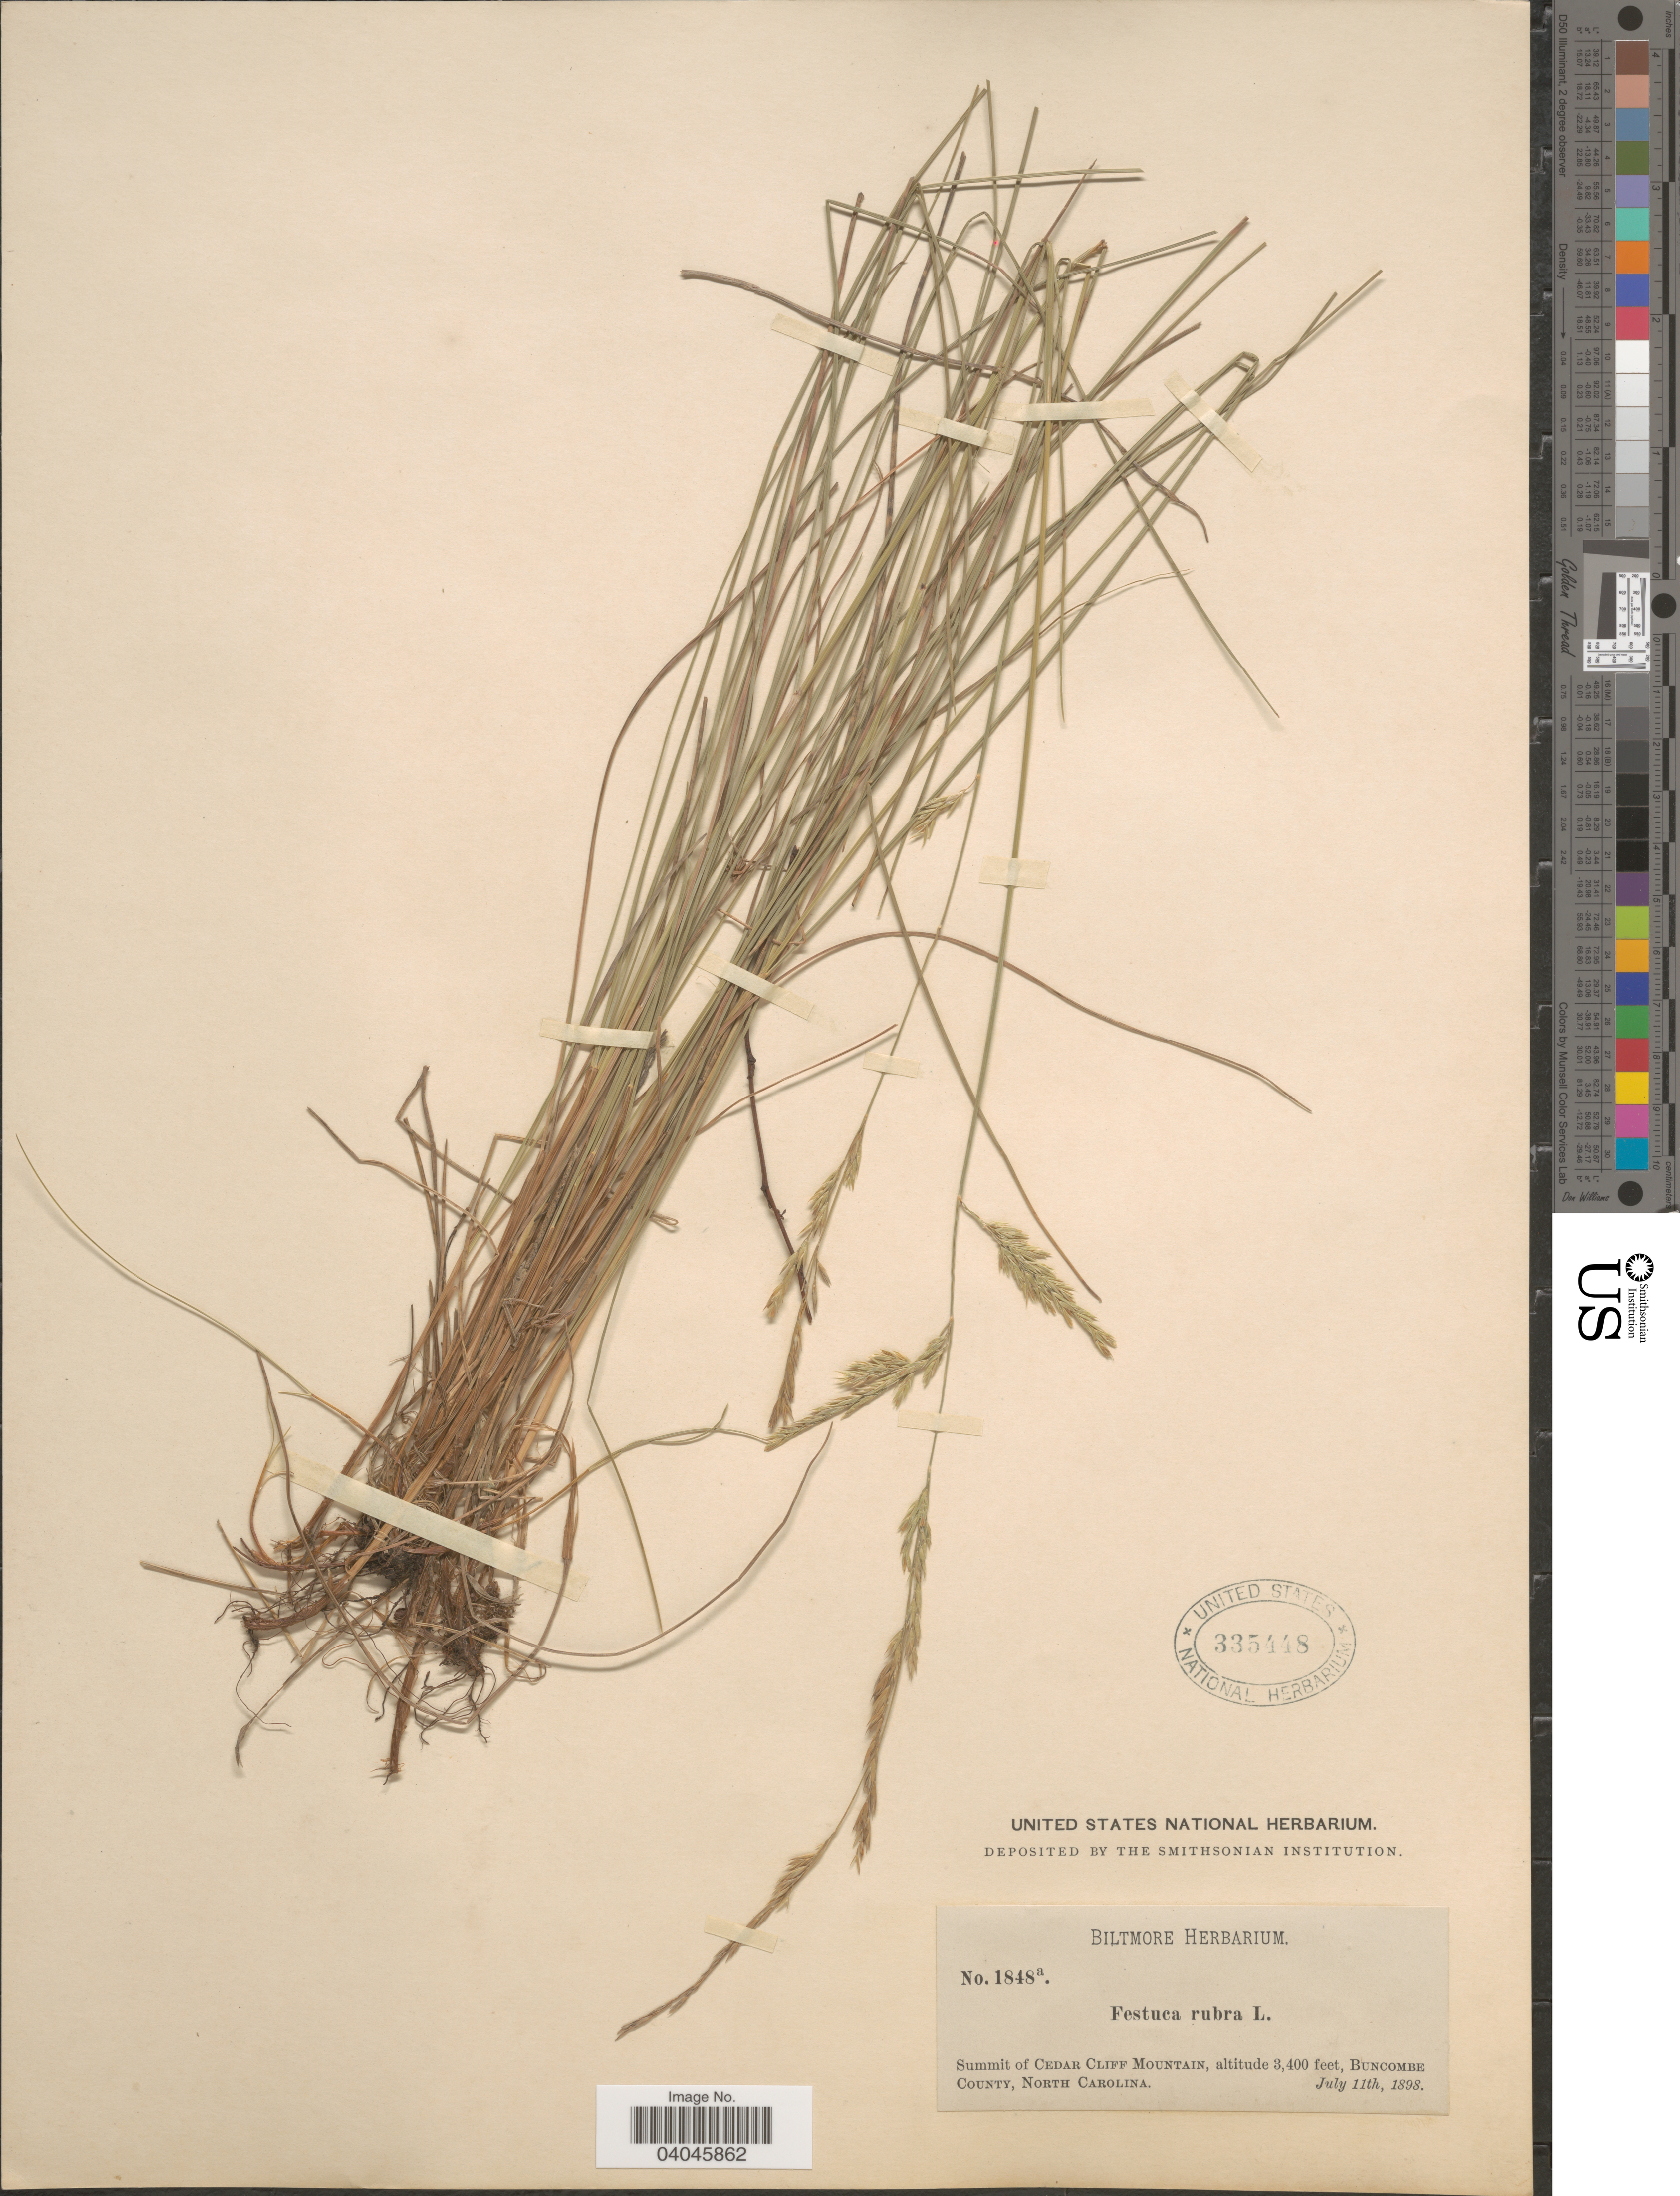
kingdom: Plantae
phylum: Tracheophyta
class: Liliopsida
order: Poales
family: Poaceae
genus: Festuca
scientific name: Festuca rubra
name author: L.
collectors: ex herb. Biltmore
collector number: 1848a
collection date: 1898-07-11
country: United States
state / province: North Carolina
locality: Summit of Cedar Cliff Mountains, Buncombe County.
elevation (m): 1036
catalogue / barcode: US 335448